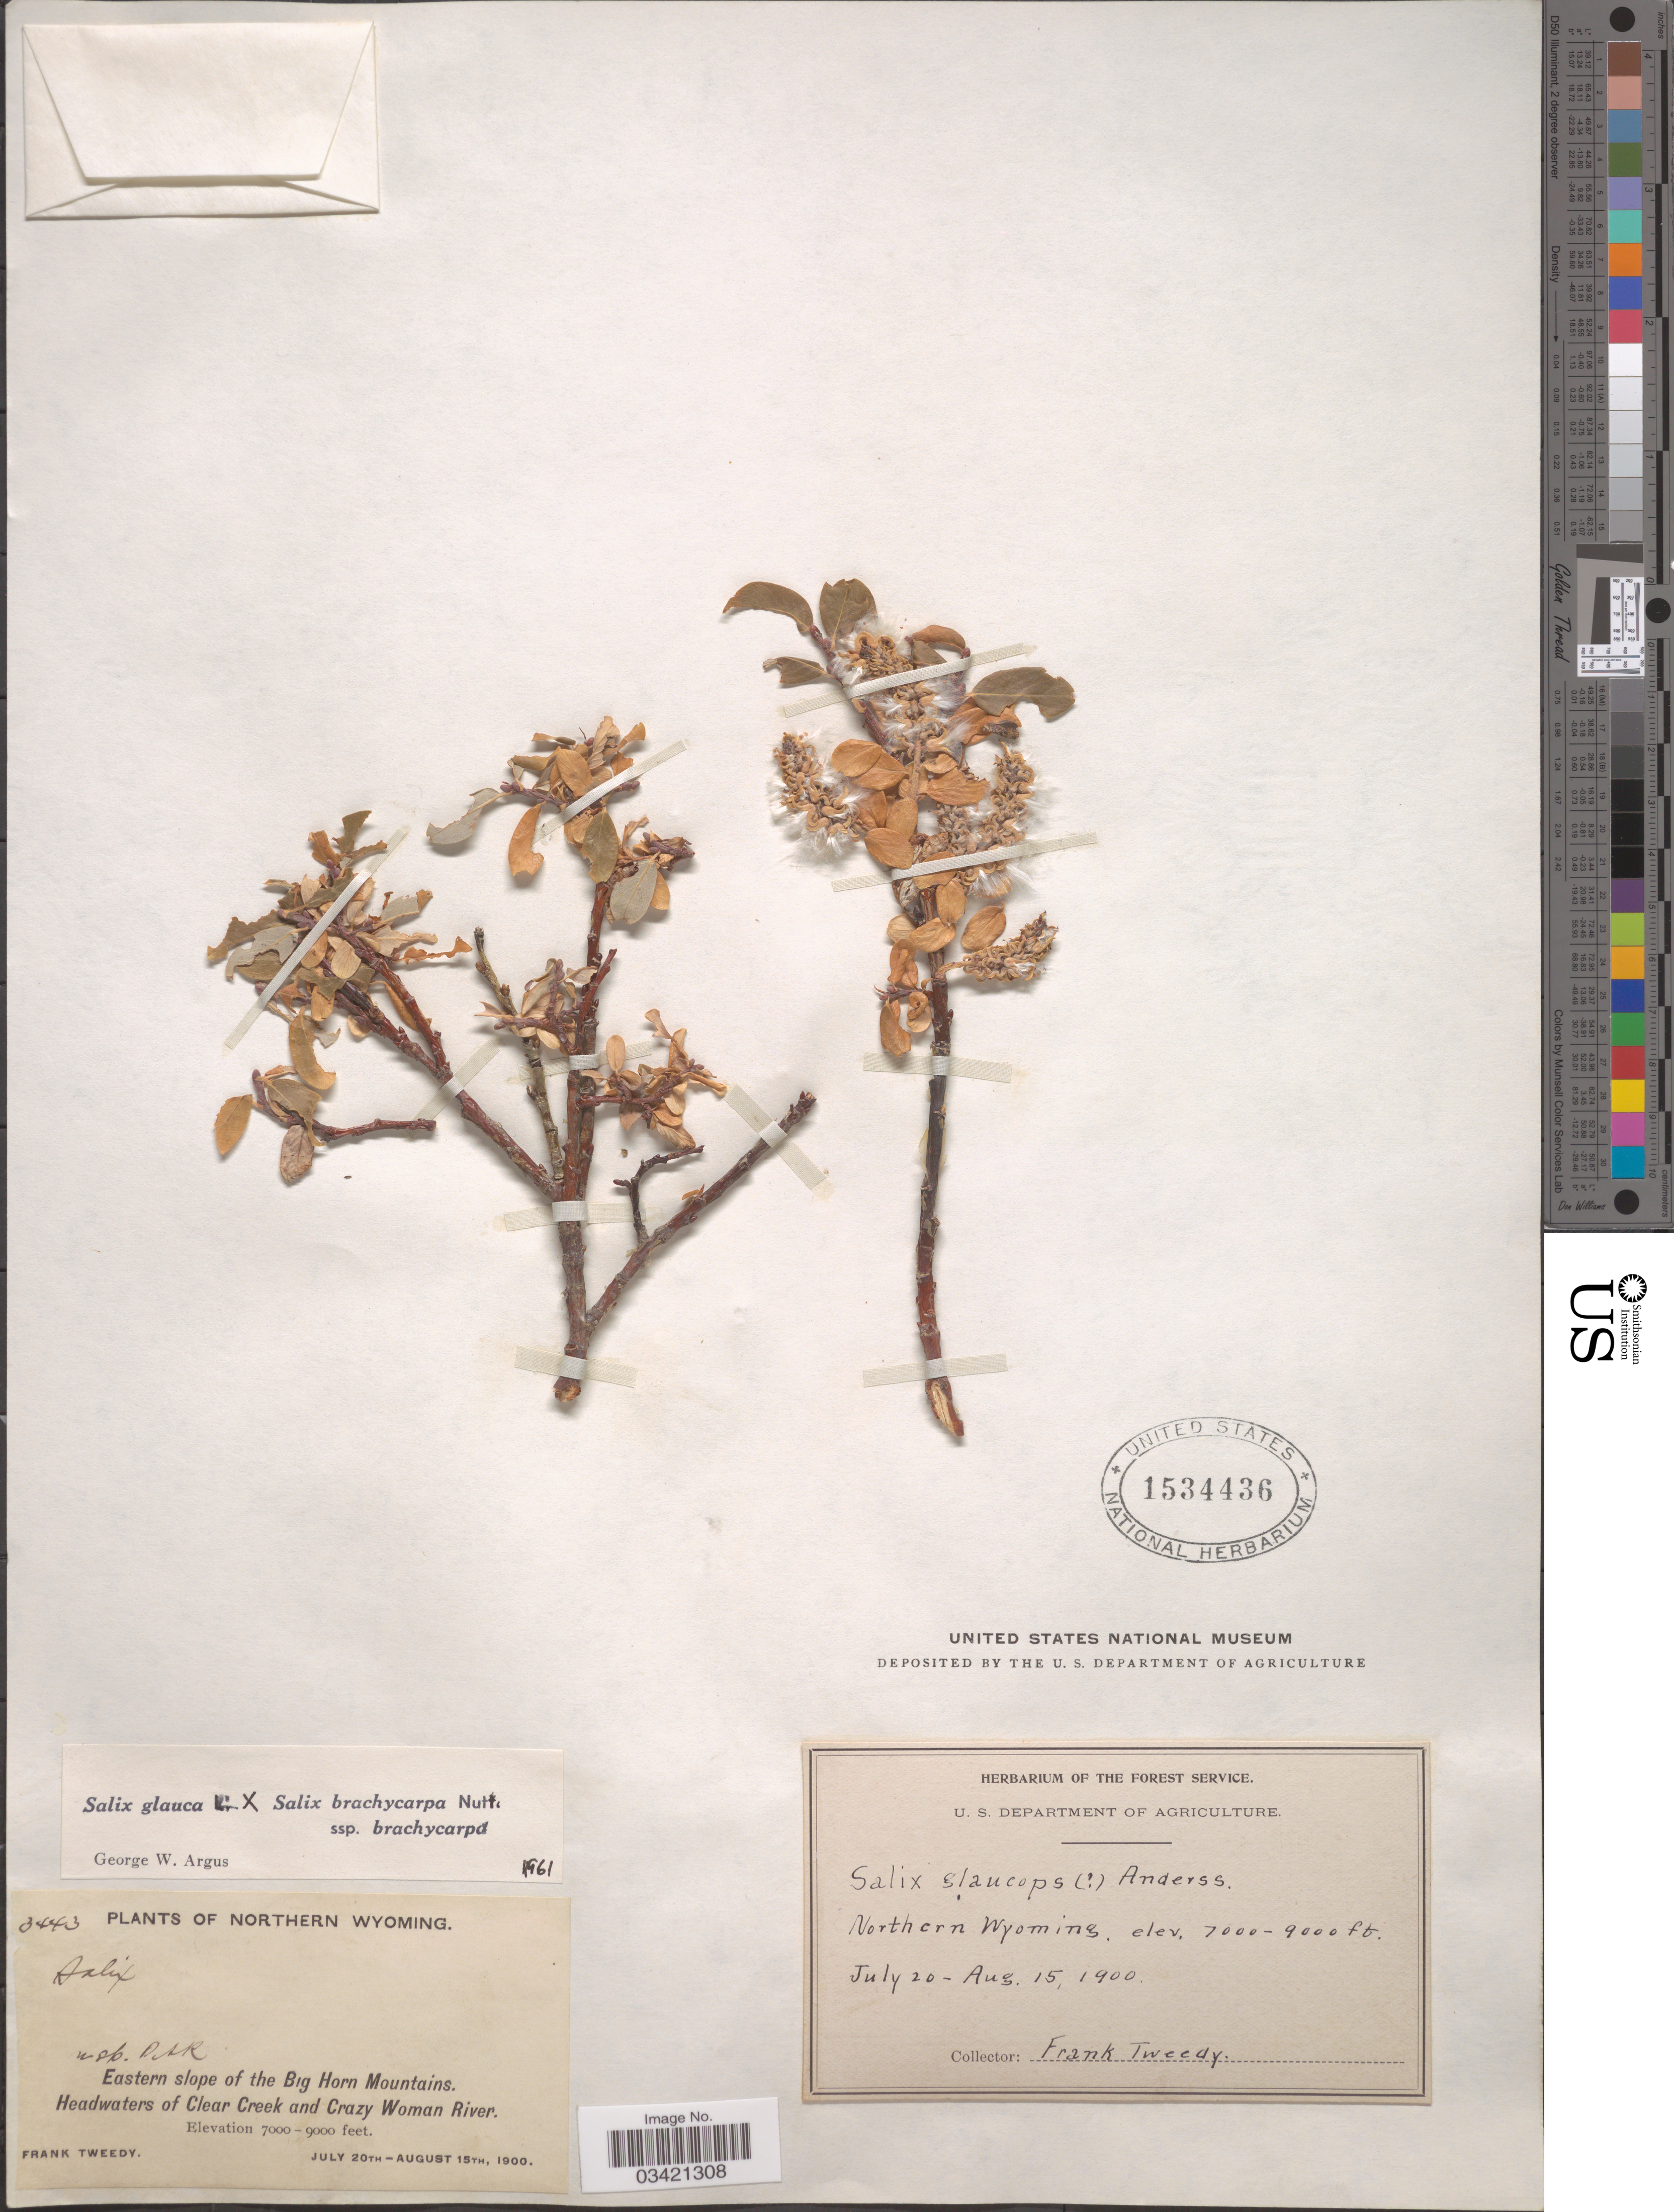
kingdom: Plantae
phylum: Tracheophyta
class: Magnoliopsida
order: Malpighiales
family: Salicaceae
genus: Salix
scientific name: Salix glauca x S. brachycarpa Nutt. subsp. brachycarpa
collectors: F. Tweedy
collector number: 3443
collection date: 1900-07-20/1900-08-15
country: United States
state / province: Wyoming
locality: Northern Wyoming. Eastern slope of the Big Horn Mountains. Headwaters of Clear Creek and Crazy Woman River.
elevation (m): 2134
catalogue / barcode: US 1534436